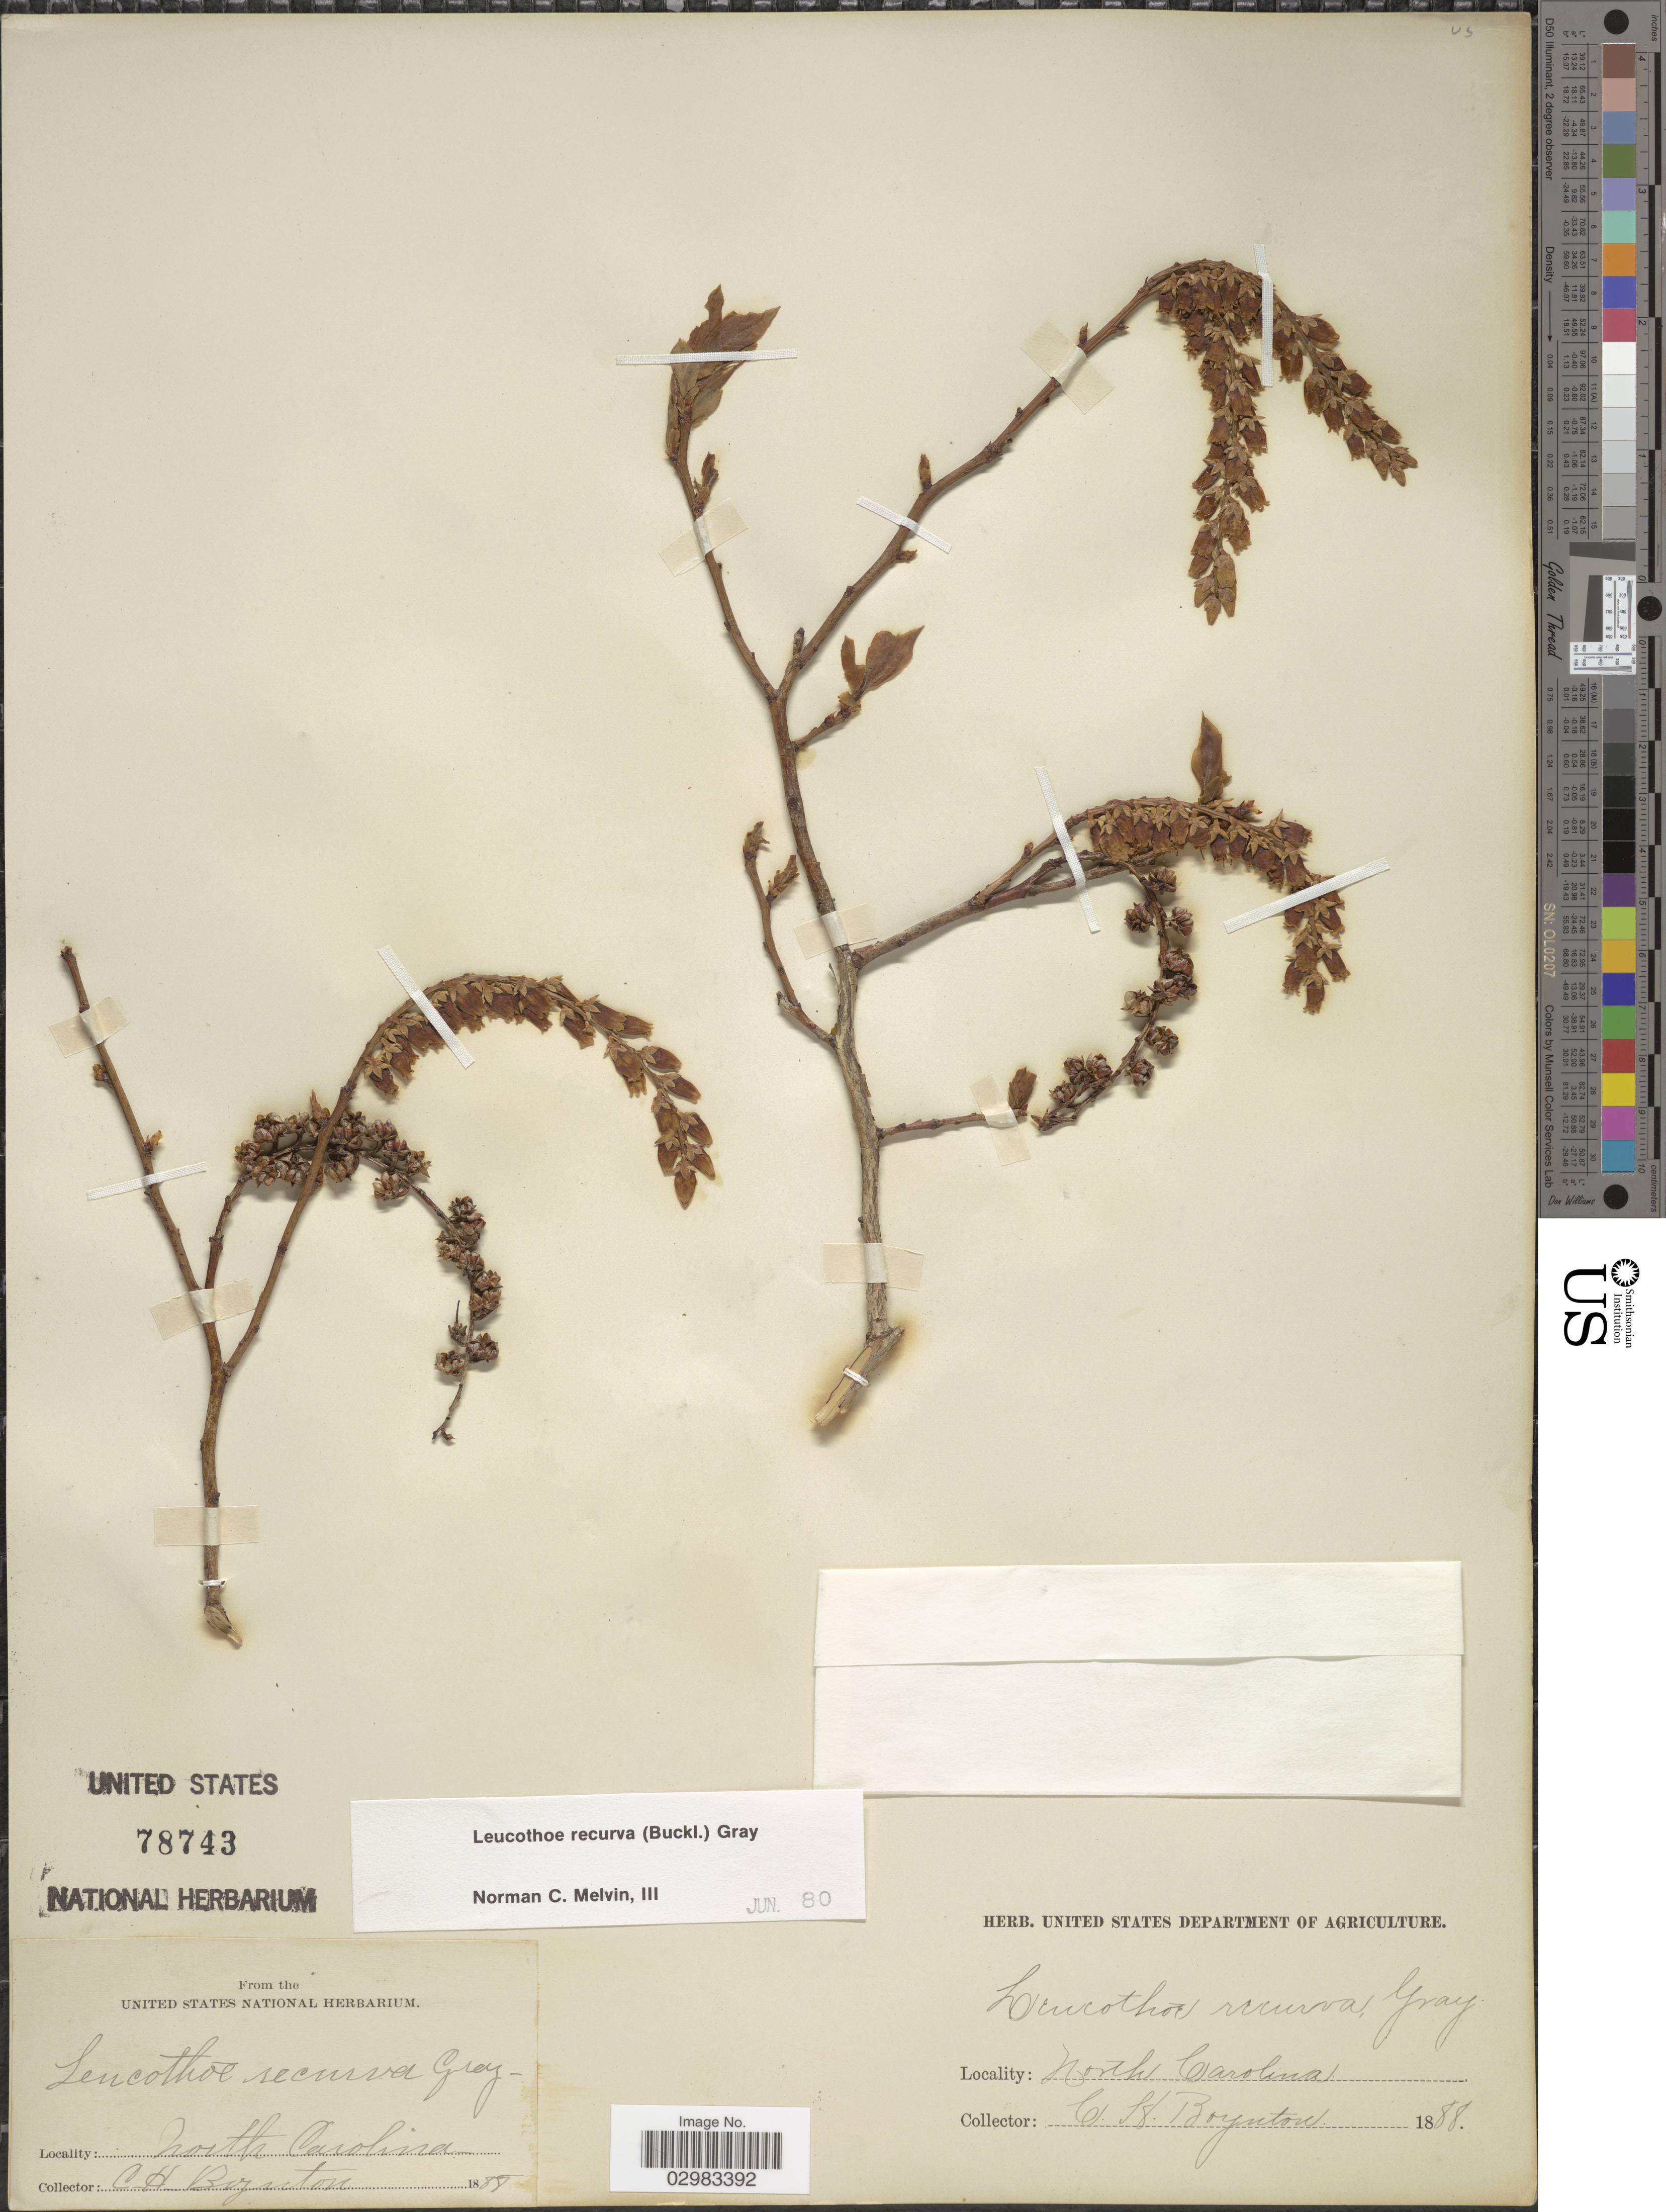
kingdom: Plantae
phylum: Tracheophyta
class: Magnoliopsida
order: Ericales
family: Ericaceae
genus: Leucothoe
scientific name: Leucothoë recurva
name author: (Buckley) A. Gray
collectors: C. Boynton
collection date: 1888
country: United States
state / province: North Carolina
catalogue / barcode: US 78743